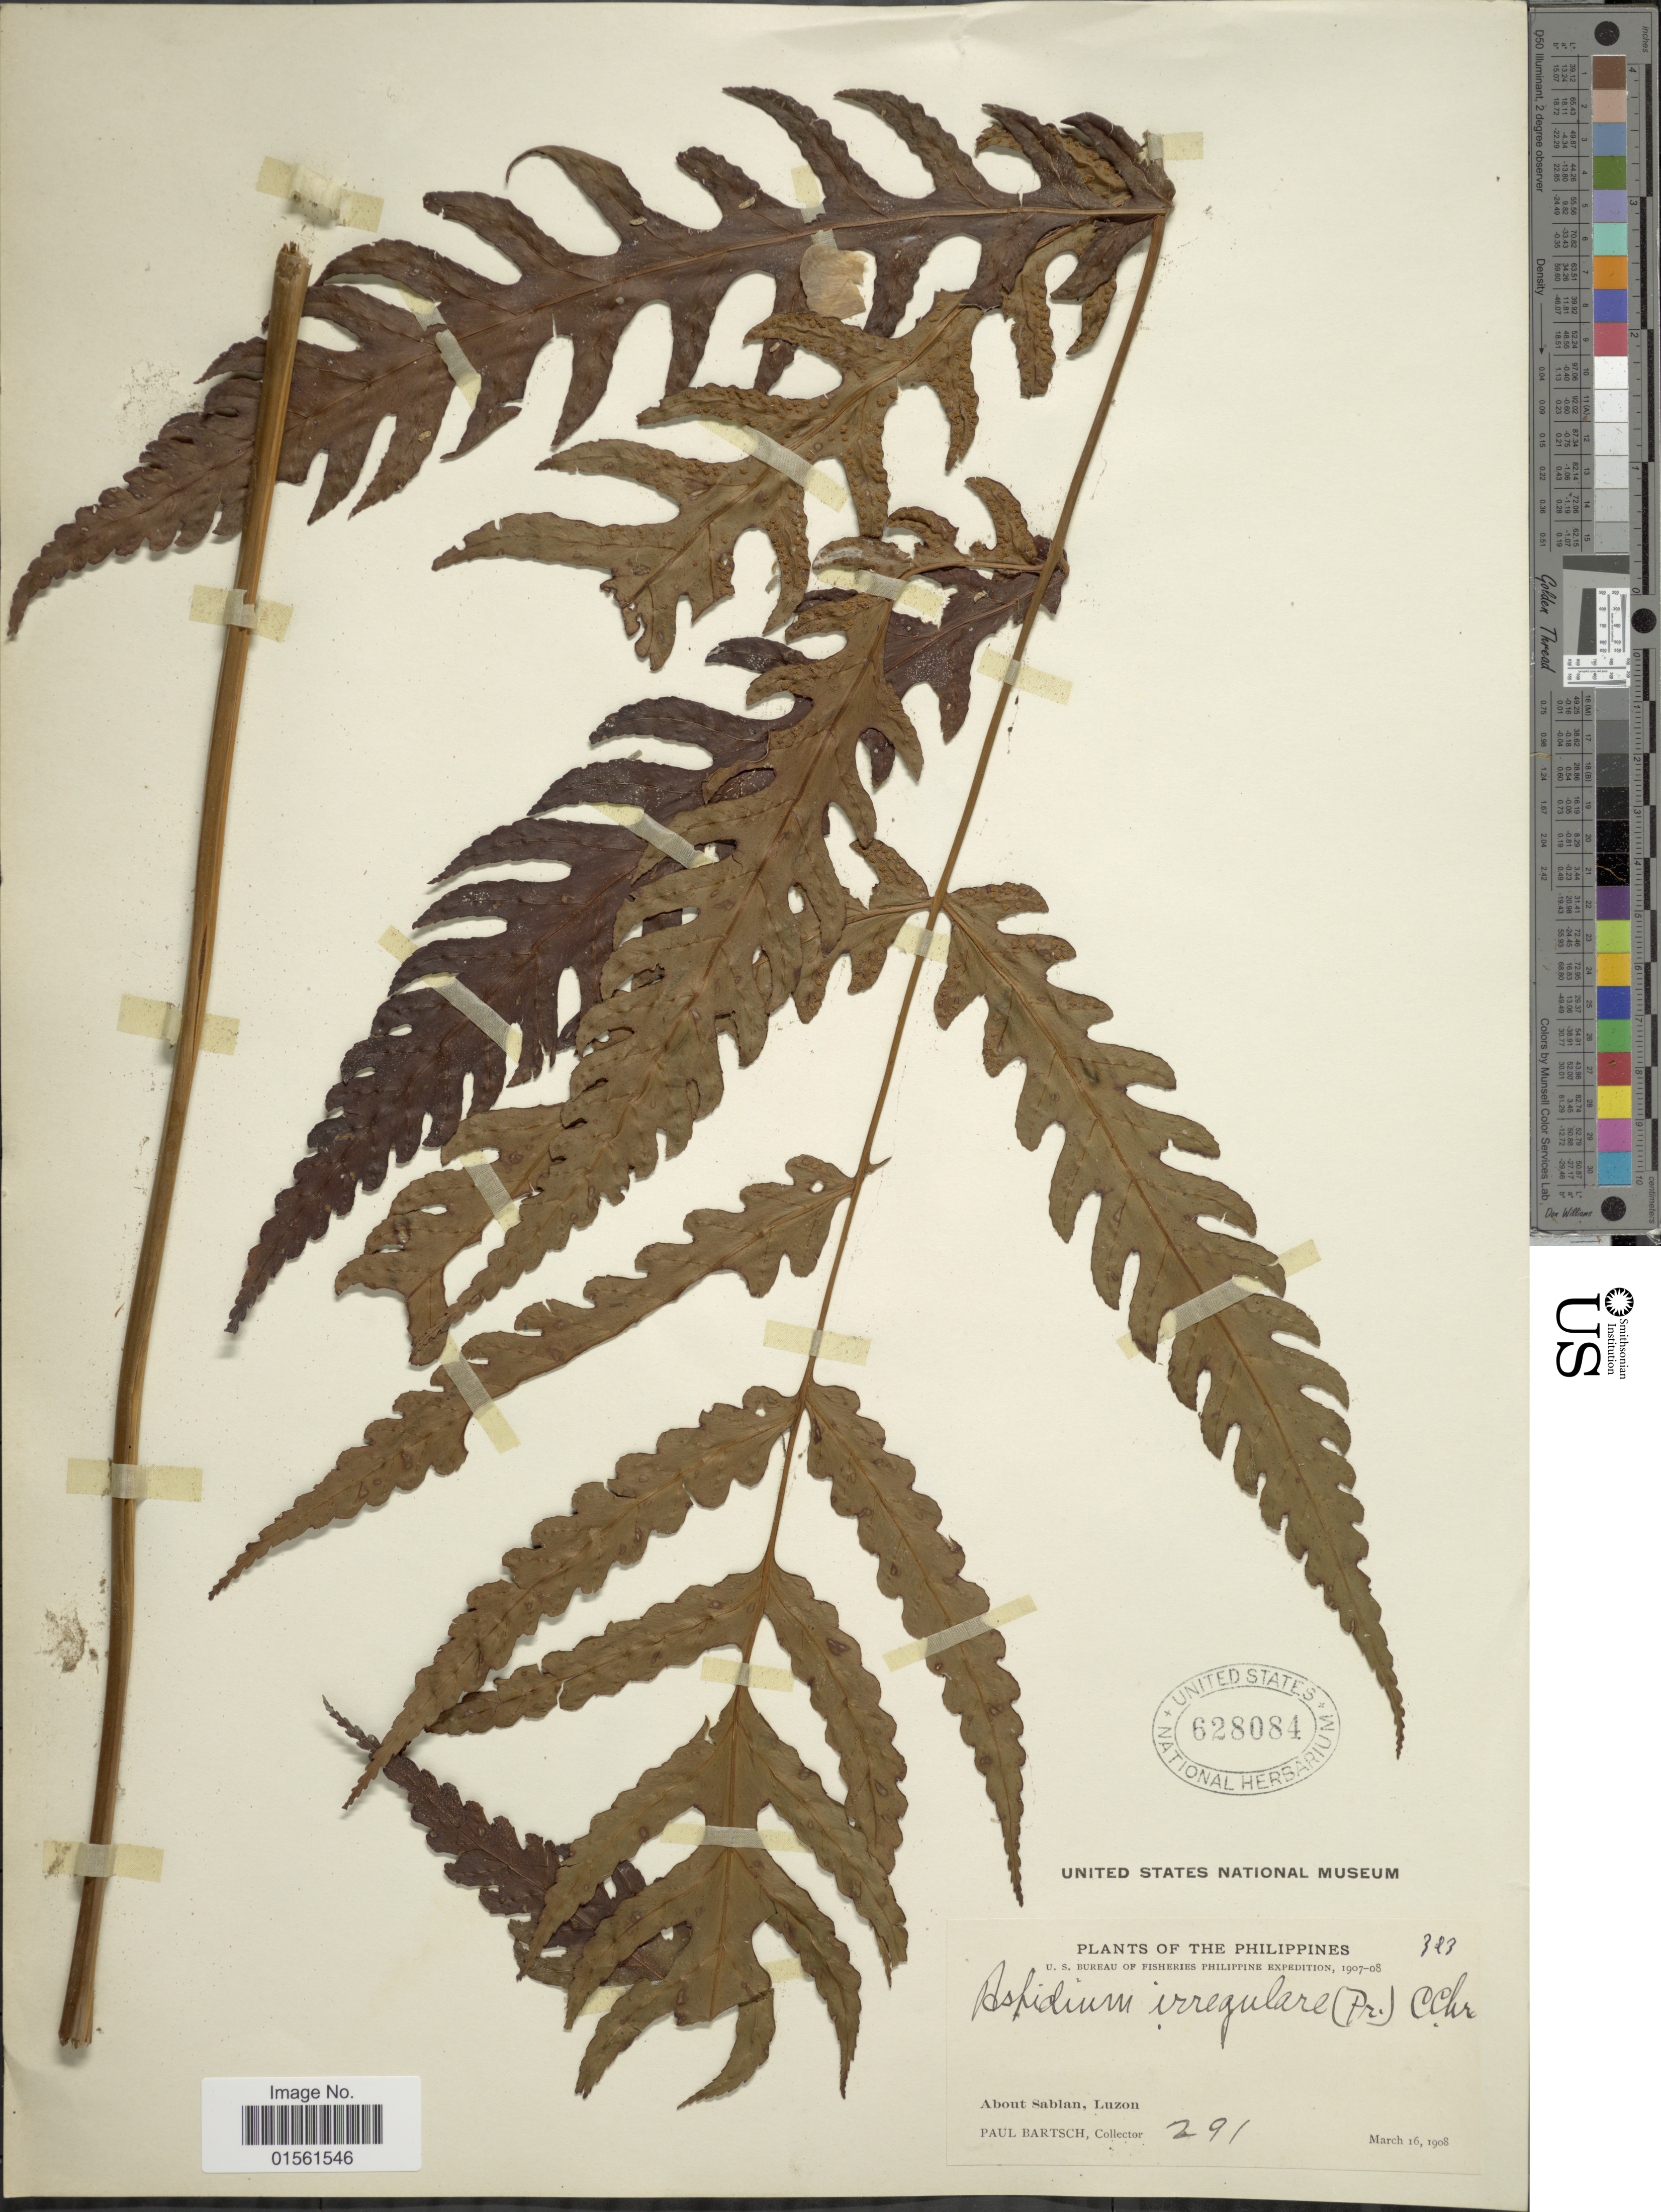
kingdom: Plantae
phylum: Tracheophyta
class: Polypodiopsida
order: Polypodiales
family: Dryopteridaceae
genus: Pleocnemia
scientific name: Pleocnemia brongniartii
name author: (Bory) Holttum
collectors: P. Bartsch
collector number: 291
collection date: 1908-03-16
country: Philippines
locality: Luzon, About Sablan, Luzon.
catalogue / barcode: US 628084